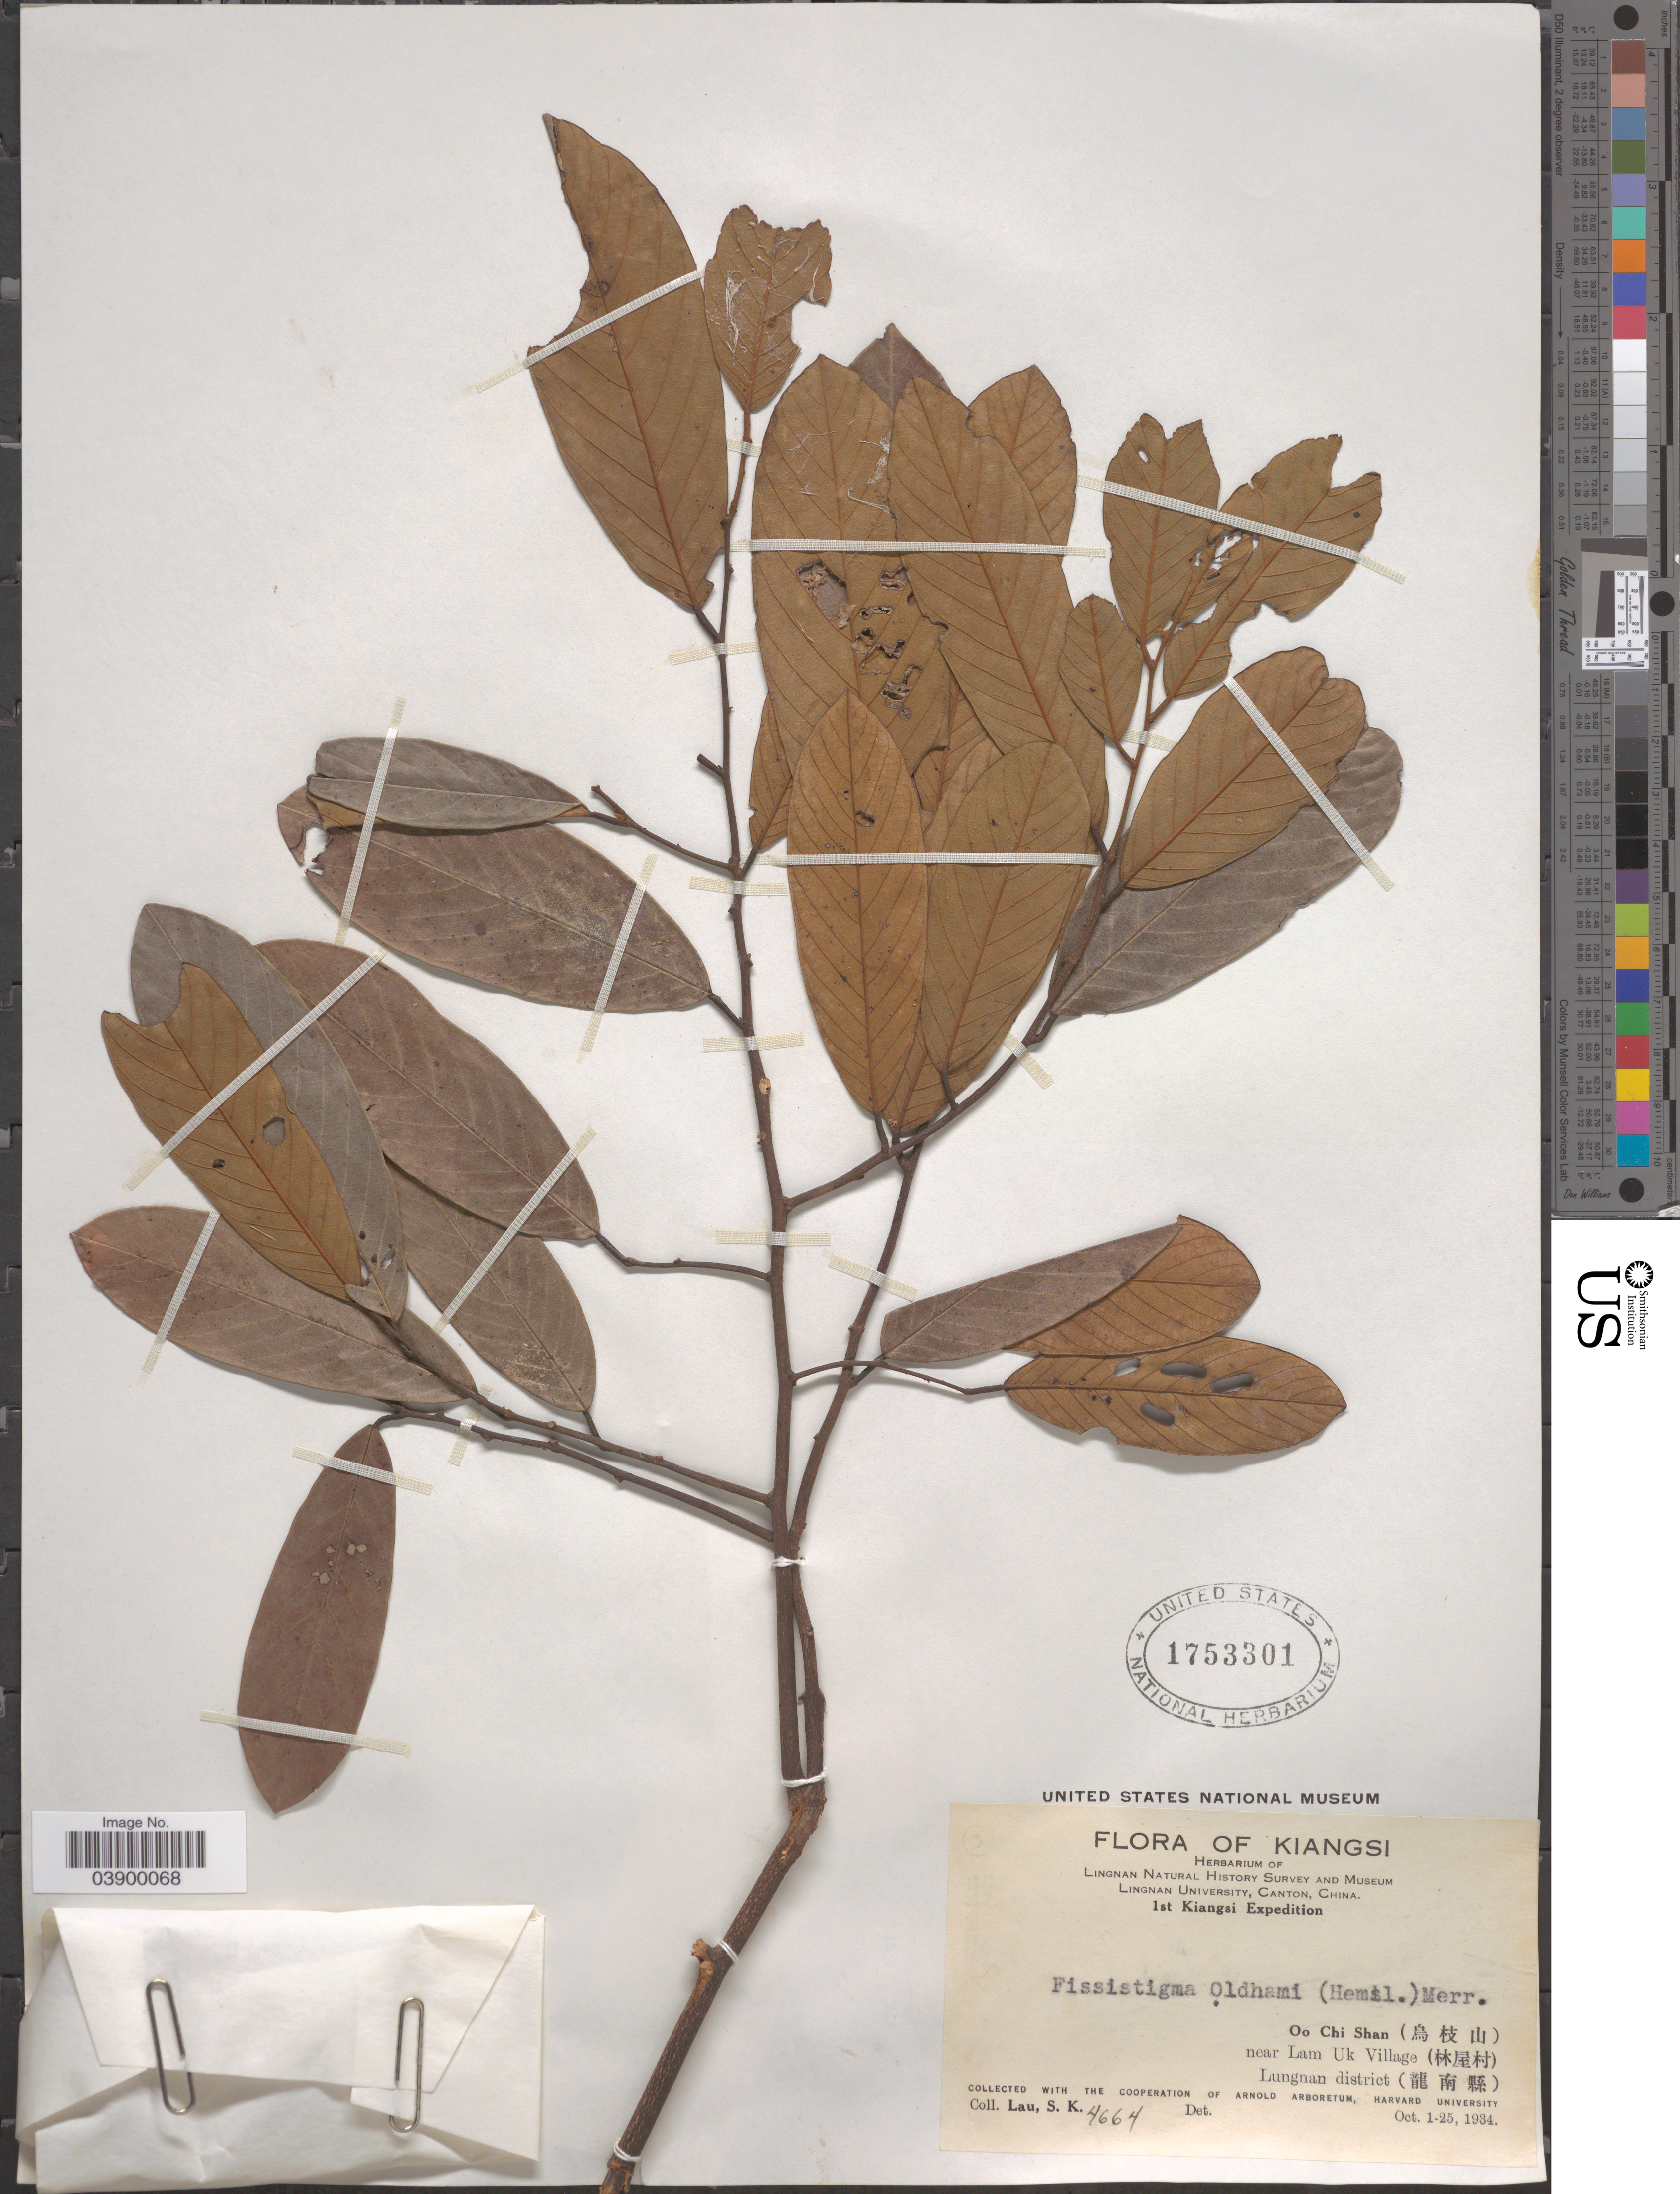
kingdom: Plantae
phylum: Tracheophyta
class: Magnoliopsida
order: Magnoliales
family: Annonaceae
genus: Fissistigma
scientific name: Fissistigma oldhamii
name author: (Hemsl.) Merr.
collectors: S. K. Lau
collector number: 4664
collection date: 1934-10-01/1934-10-25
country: China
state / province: Jiangxi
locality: Kiangsi. Oo Chi Shan (X) near Lam Uk Village (X) Lungnan district (X).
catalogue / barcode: US 1753301